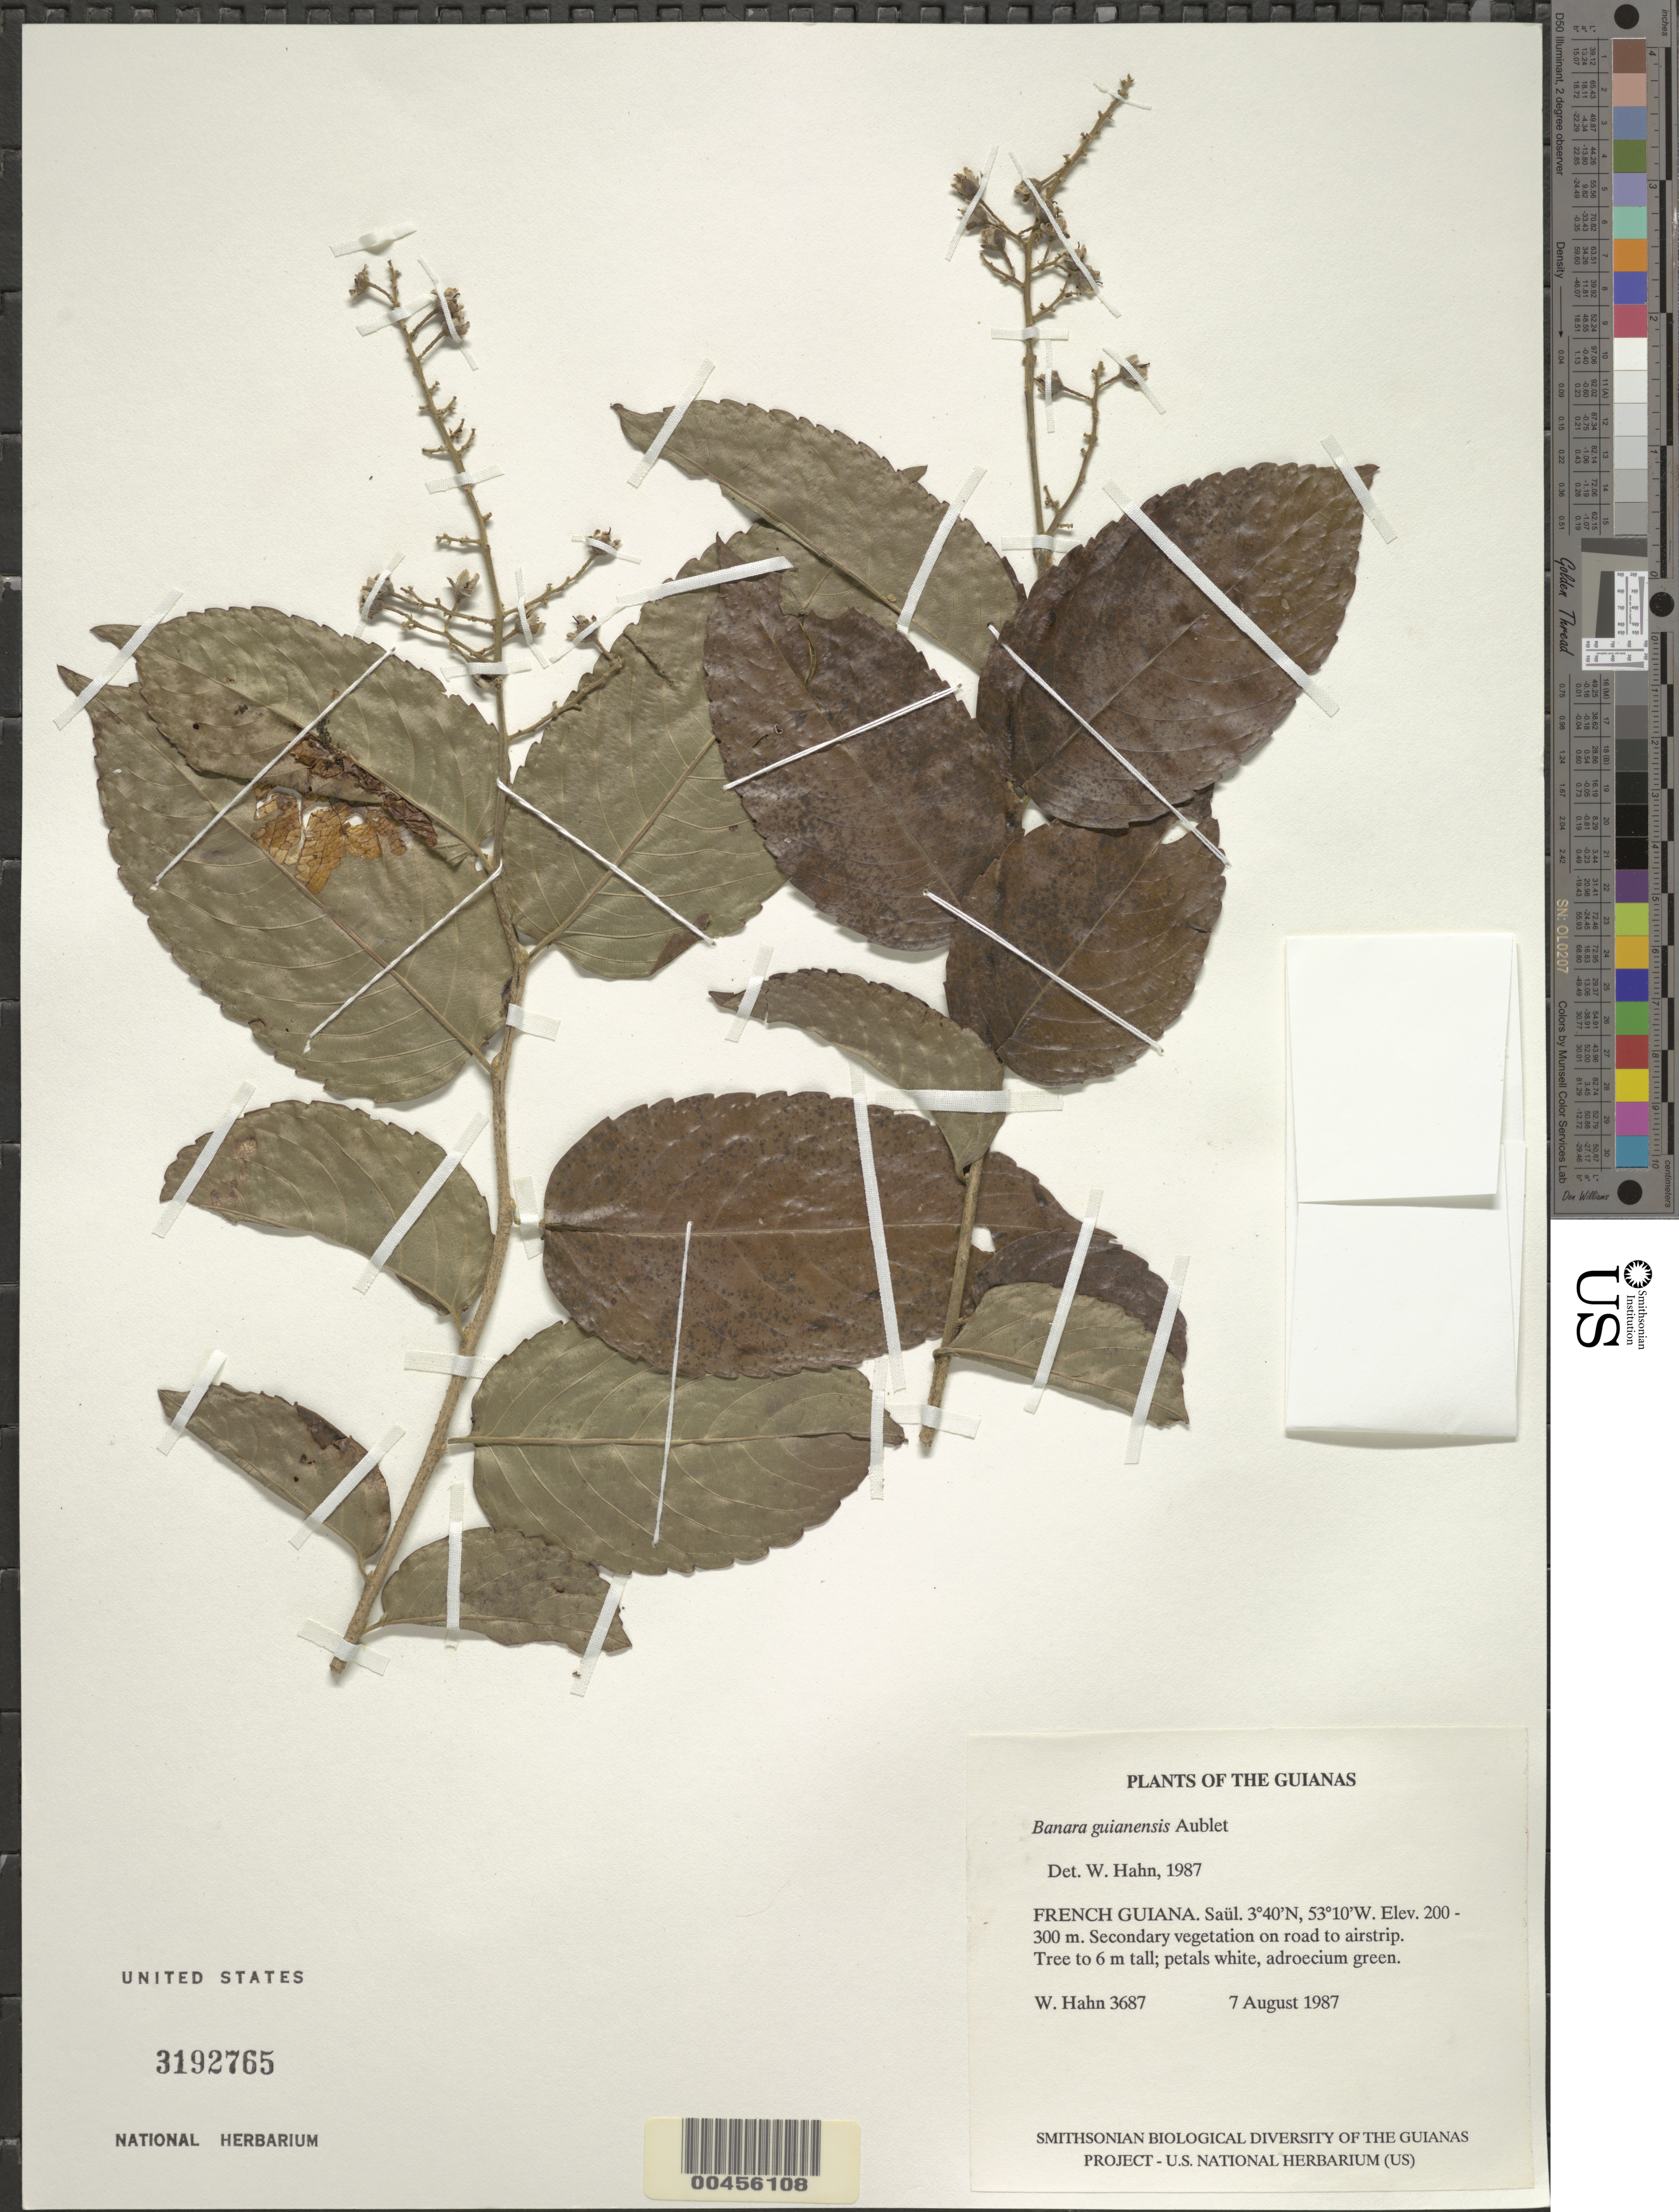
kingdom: Plantae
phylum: Tracheophyta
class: Magnoliopsida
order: Malpighiales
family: Salicaceae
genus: Banara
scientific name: Banara guianensis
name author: Aubl.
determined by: Hahn, William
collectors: W. Hahn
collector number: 3687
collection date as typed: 7 August 1987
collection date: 1987-08-07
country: French Guiana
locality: Saül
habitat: Secondary vegetation on road to airstrip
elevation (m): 200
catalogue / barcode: US 3192765